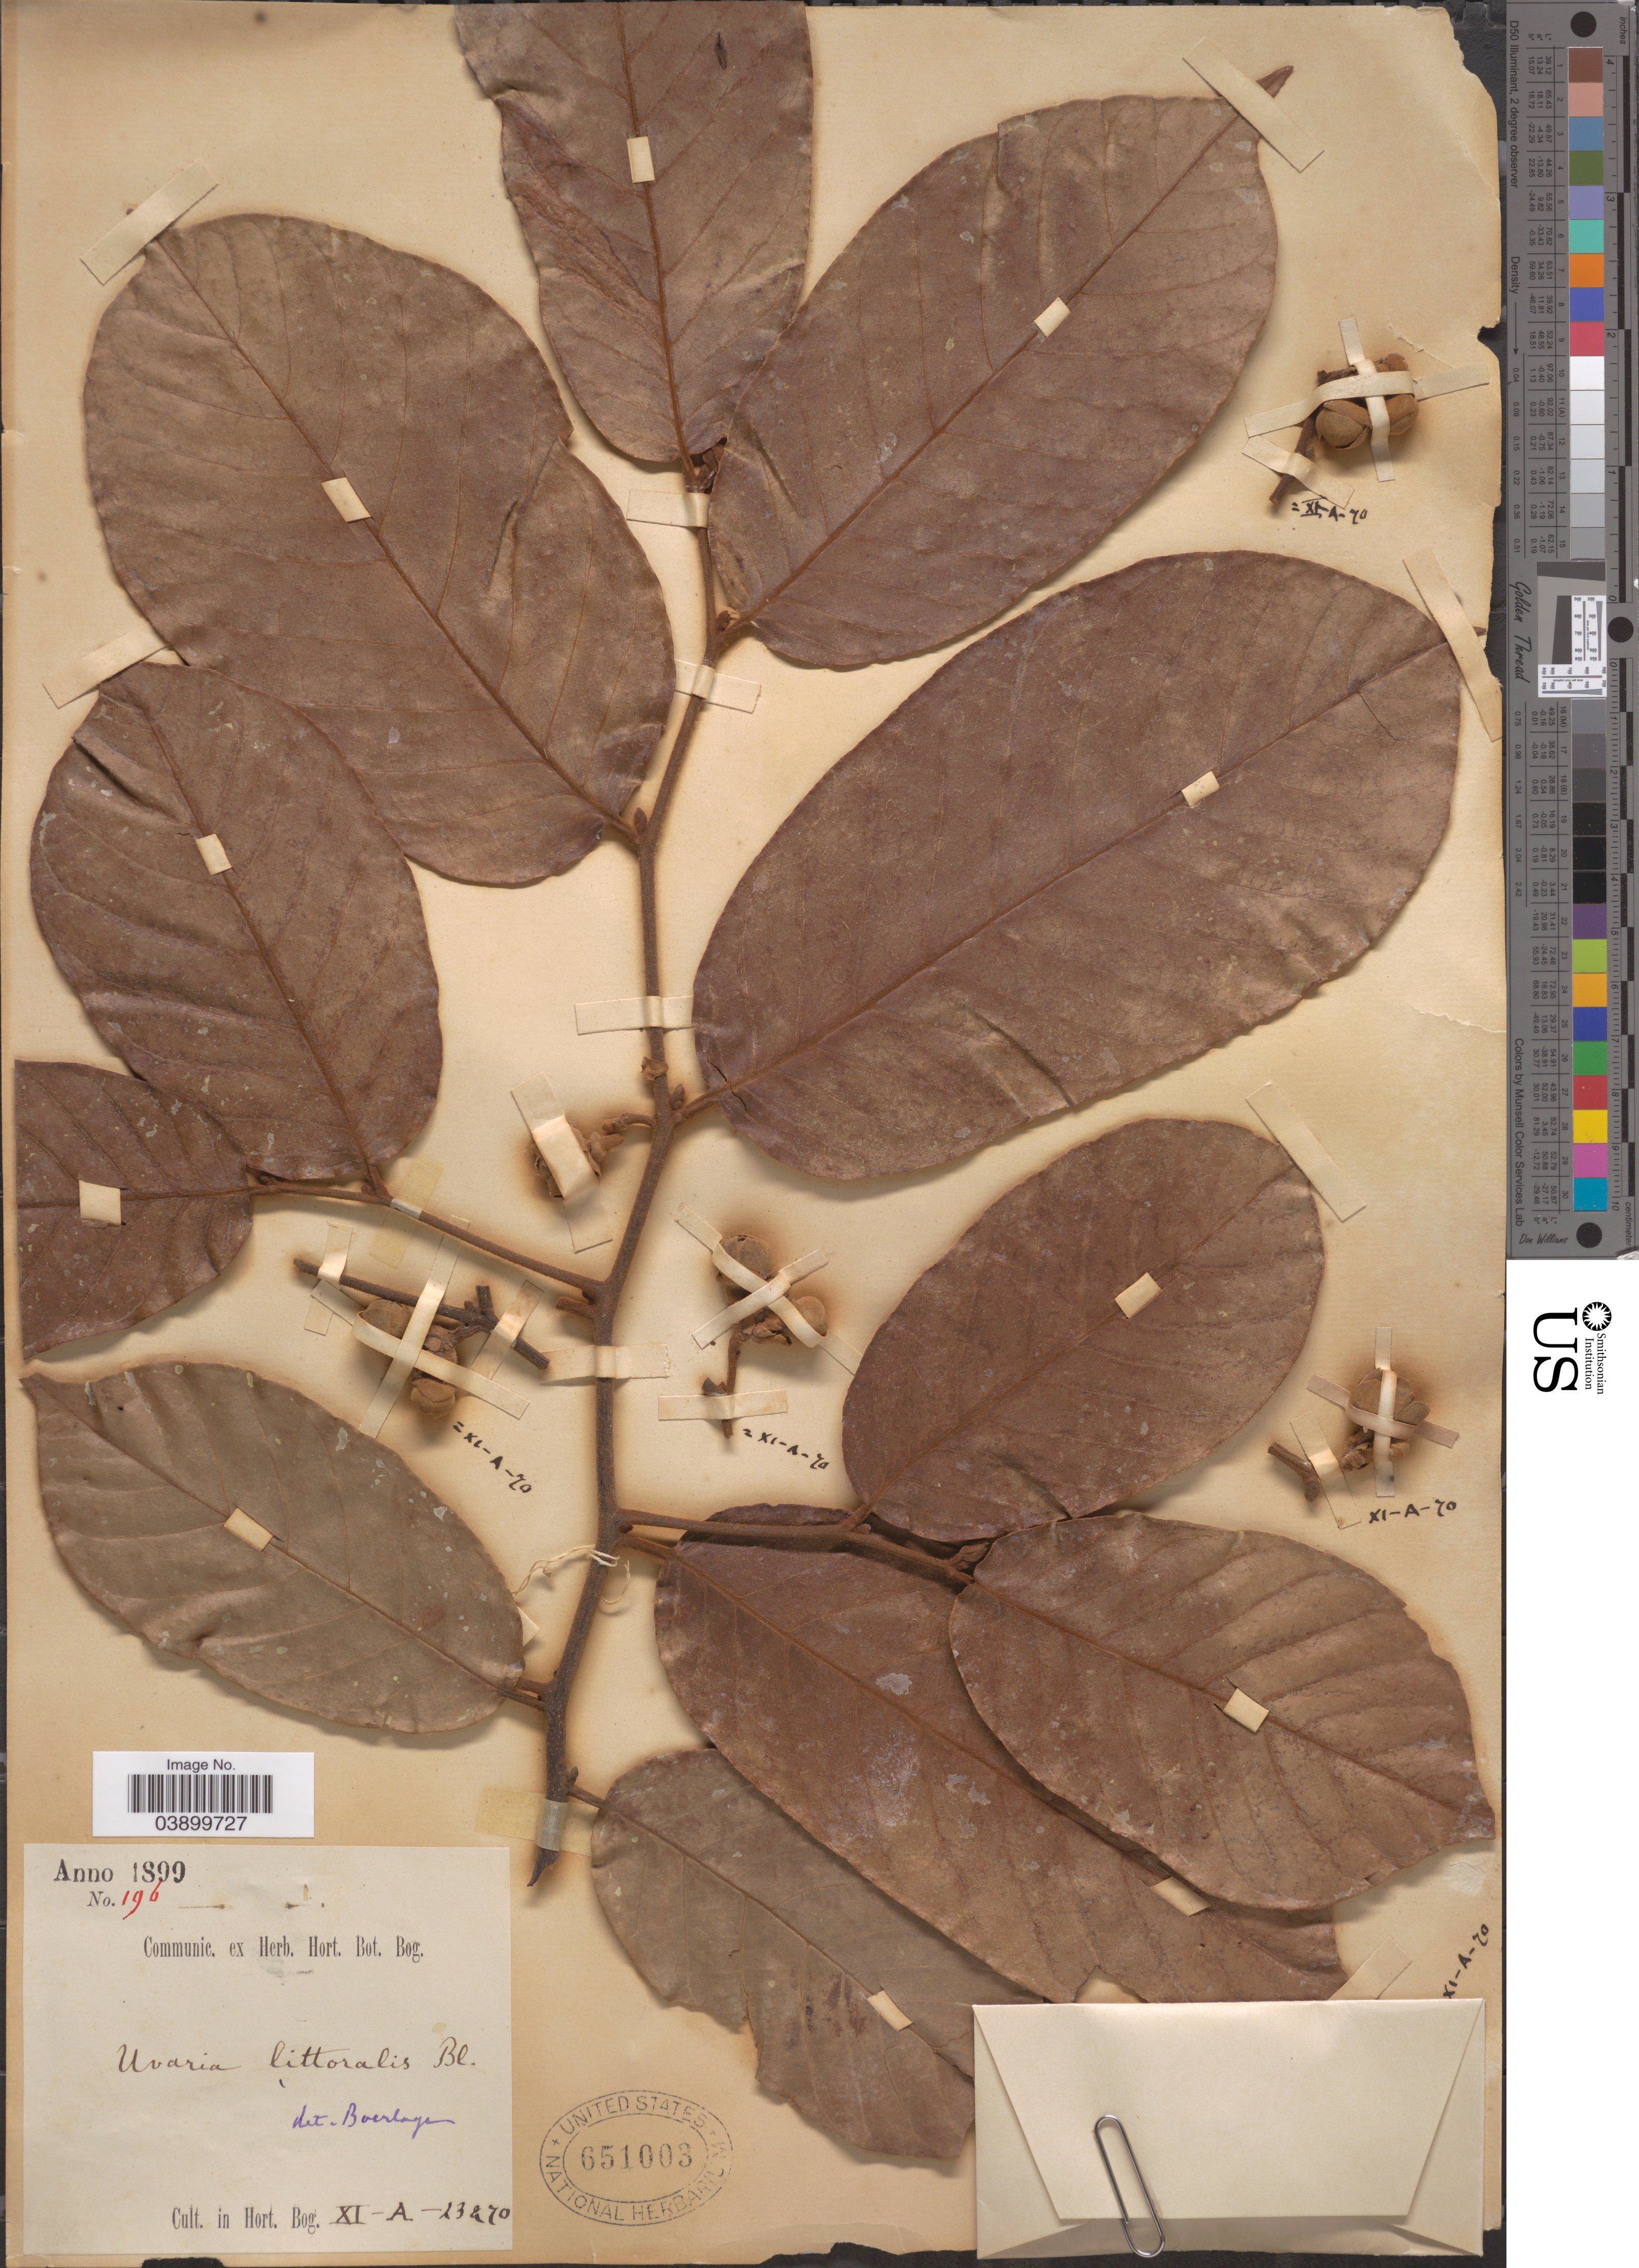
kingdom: Plantae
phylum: Tracheophyta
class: Magnoliopsida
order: Magnoliales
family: Annonaceae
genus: Uvaria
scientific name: Uvaria littoralis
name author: Blume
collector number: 196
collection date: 1899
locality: Cult. in Hort. Bog.XI-A-23&70.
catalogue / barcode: US 651003